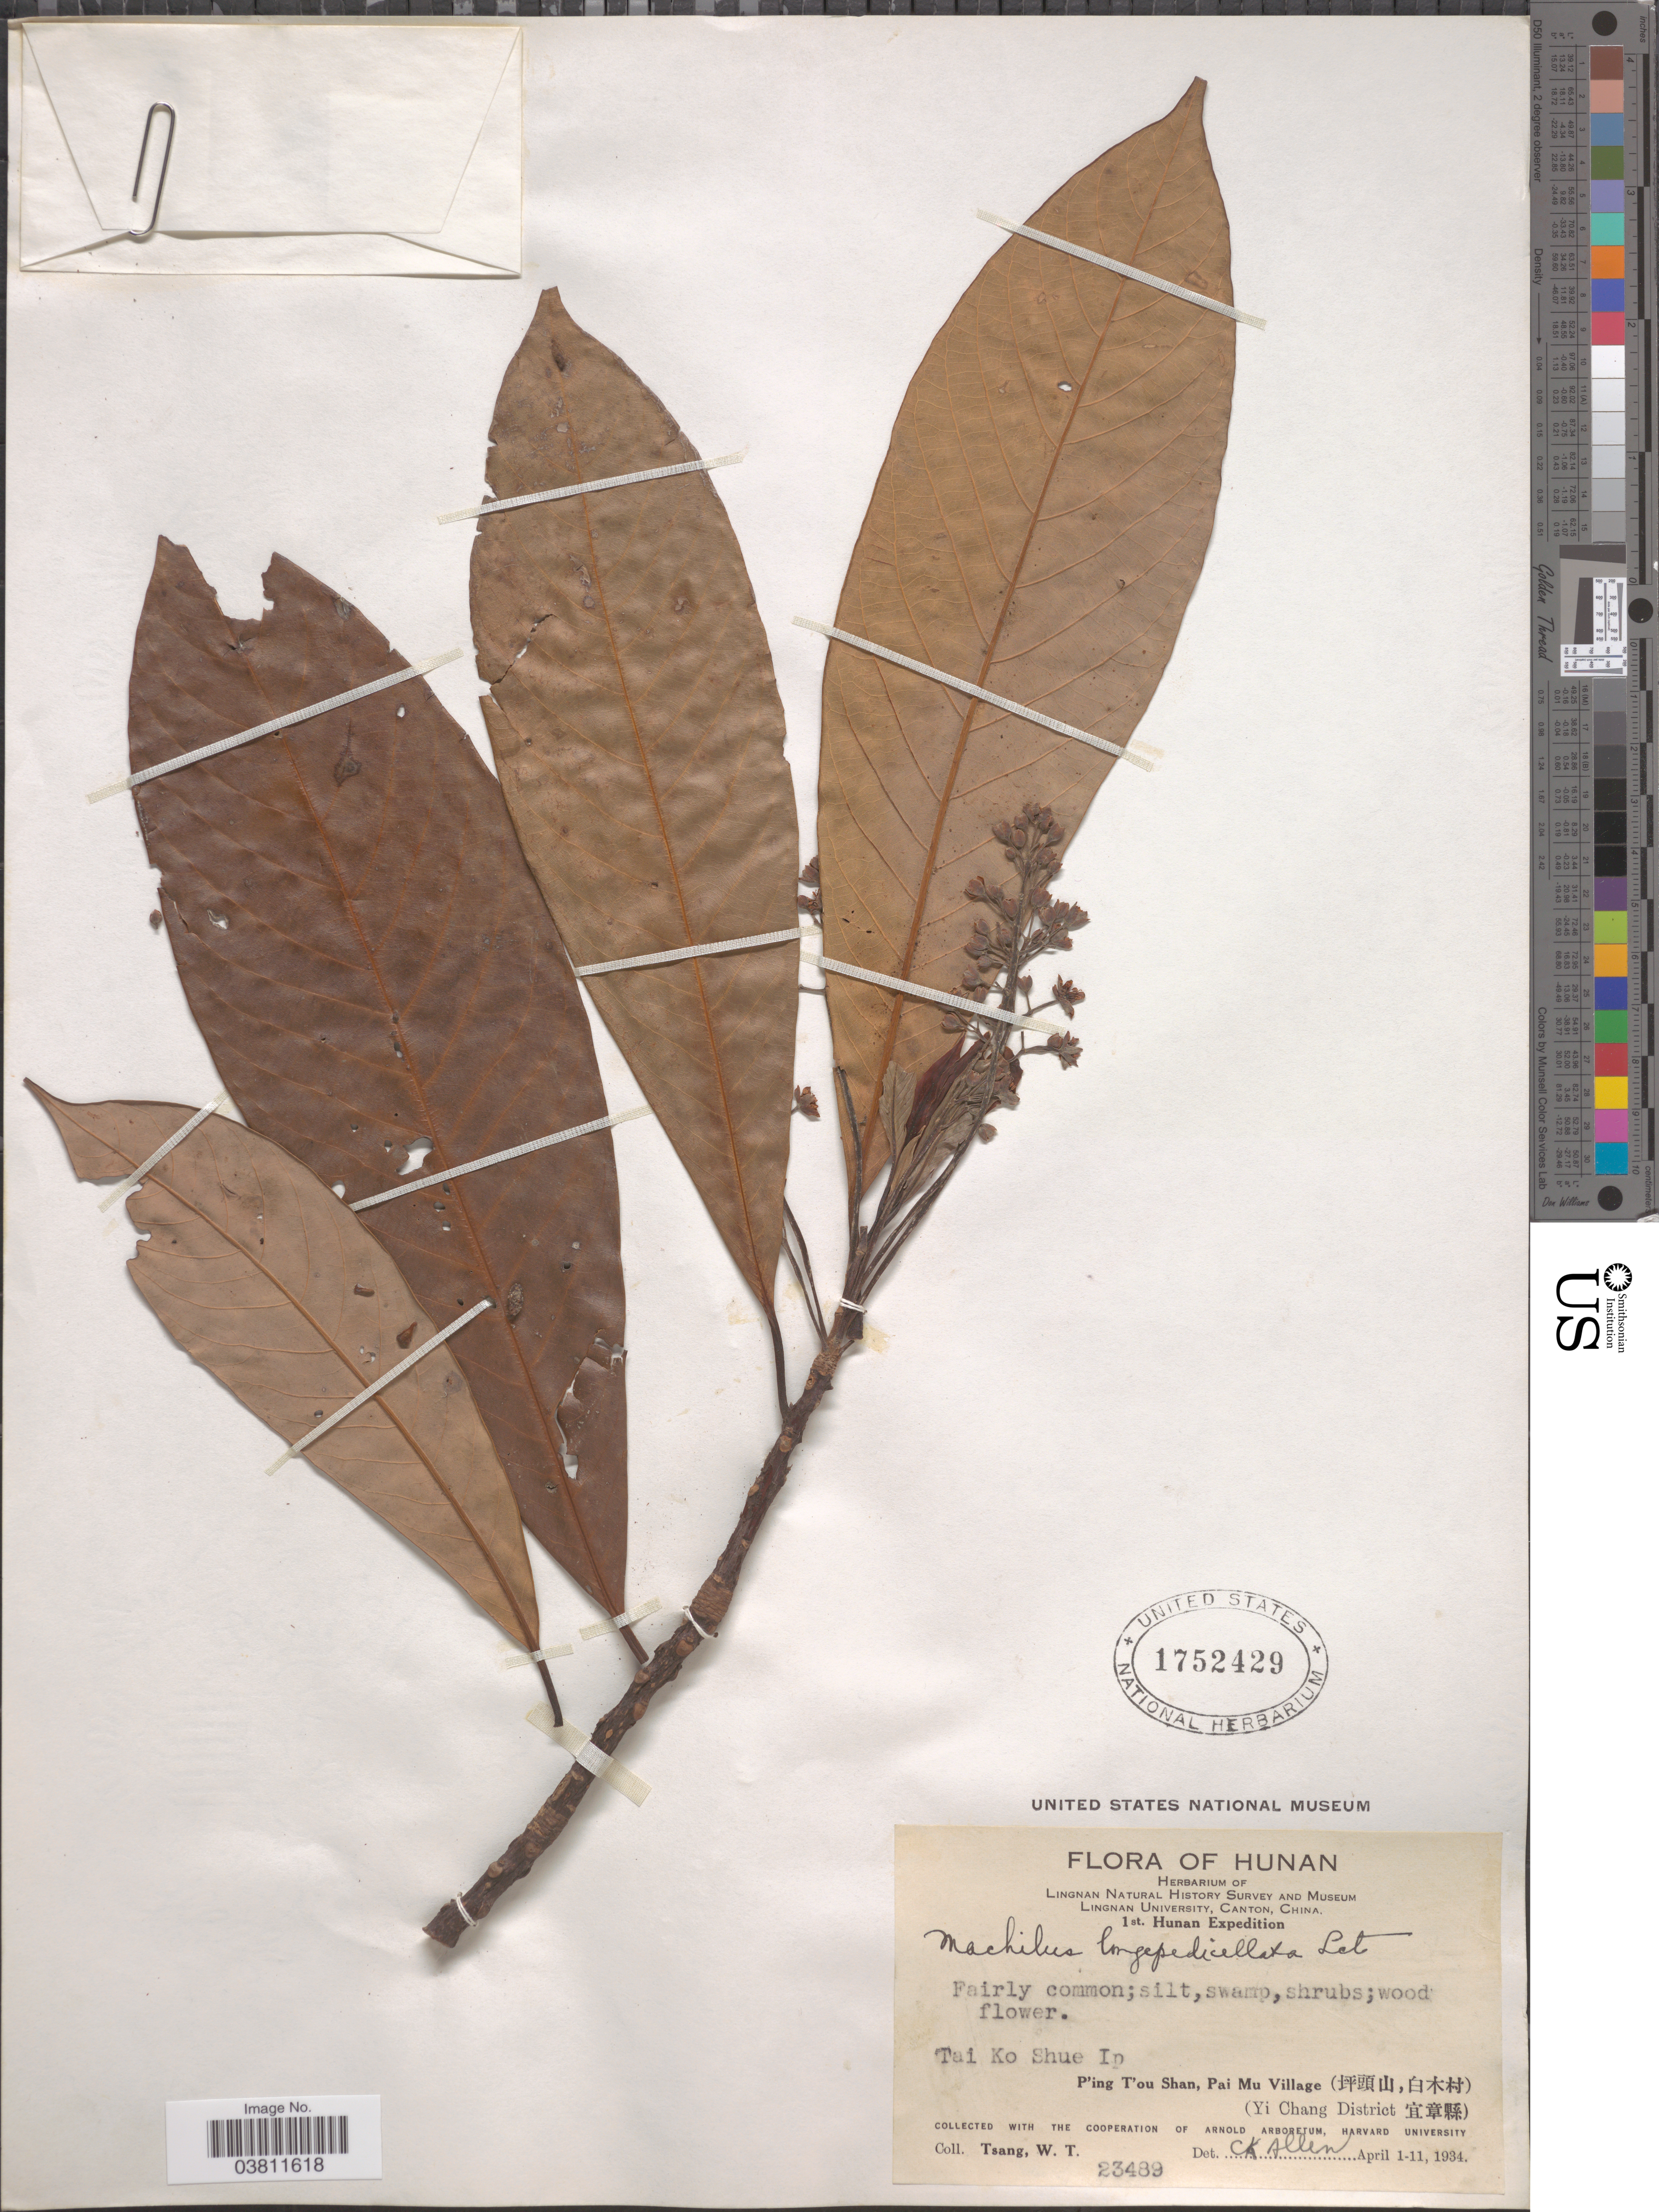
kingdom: Plantae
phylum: Tracheophyta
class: Magnoliopsida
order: Laurales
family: Lauraceae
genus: Machilus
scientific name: Machilus longipedicellata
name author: S.K. Lee & F.N. Wei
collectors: W. T. Tsang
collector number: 23489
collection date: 1934-04-01/1934-04-11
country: China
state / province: Hunan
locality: Tai Ko Shue Ip. P'ing T'ou Shan, Pai Mu Village (X). (Yi Chang District X).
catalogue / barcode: US 1752429